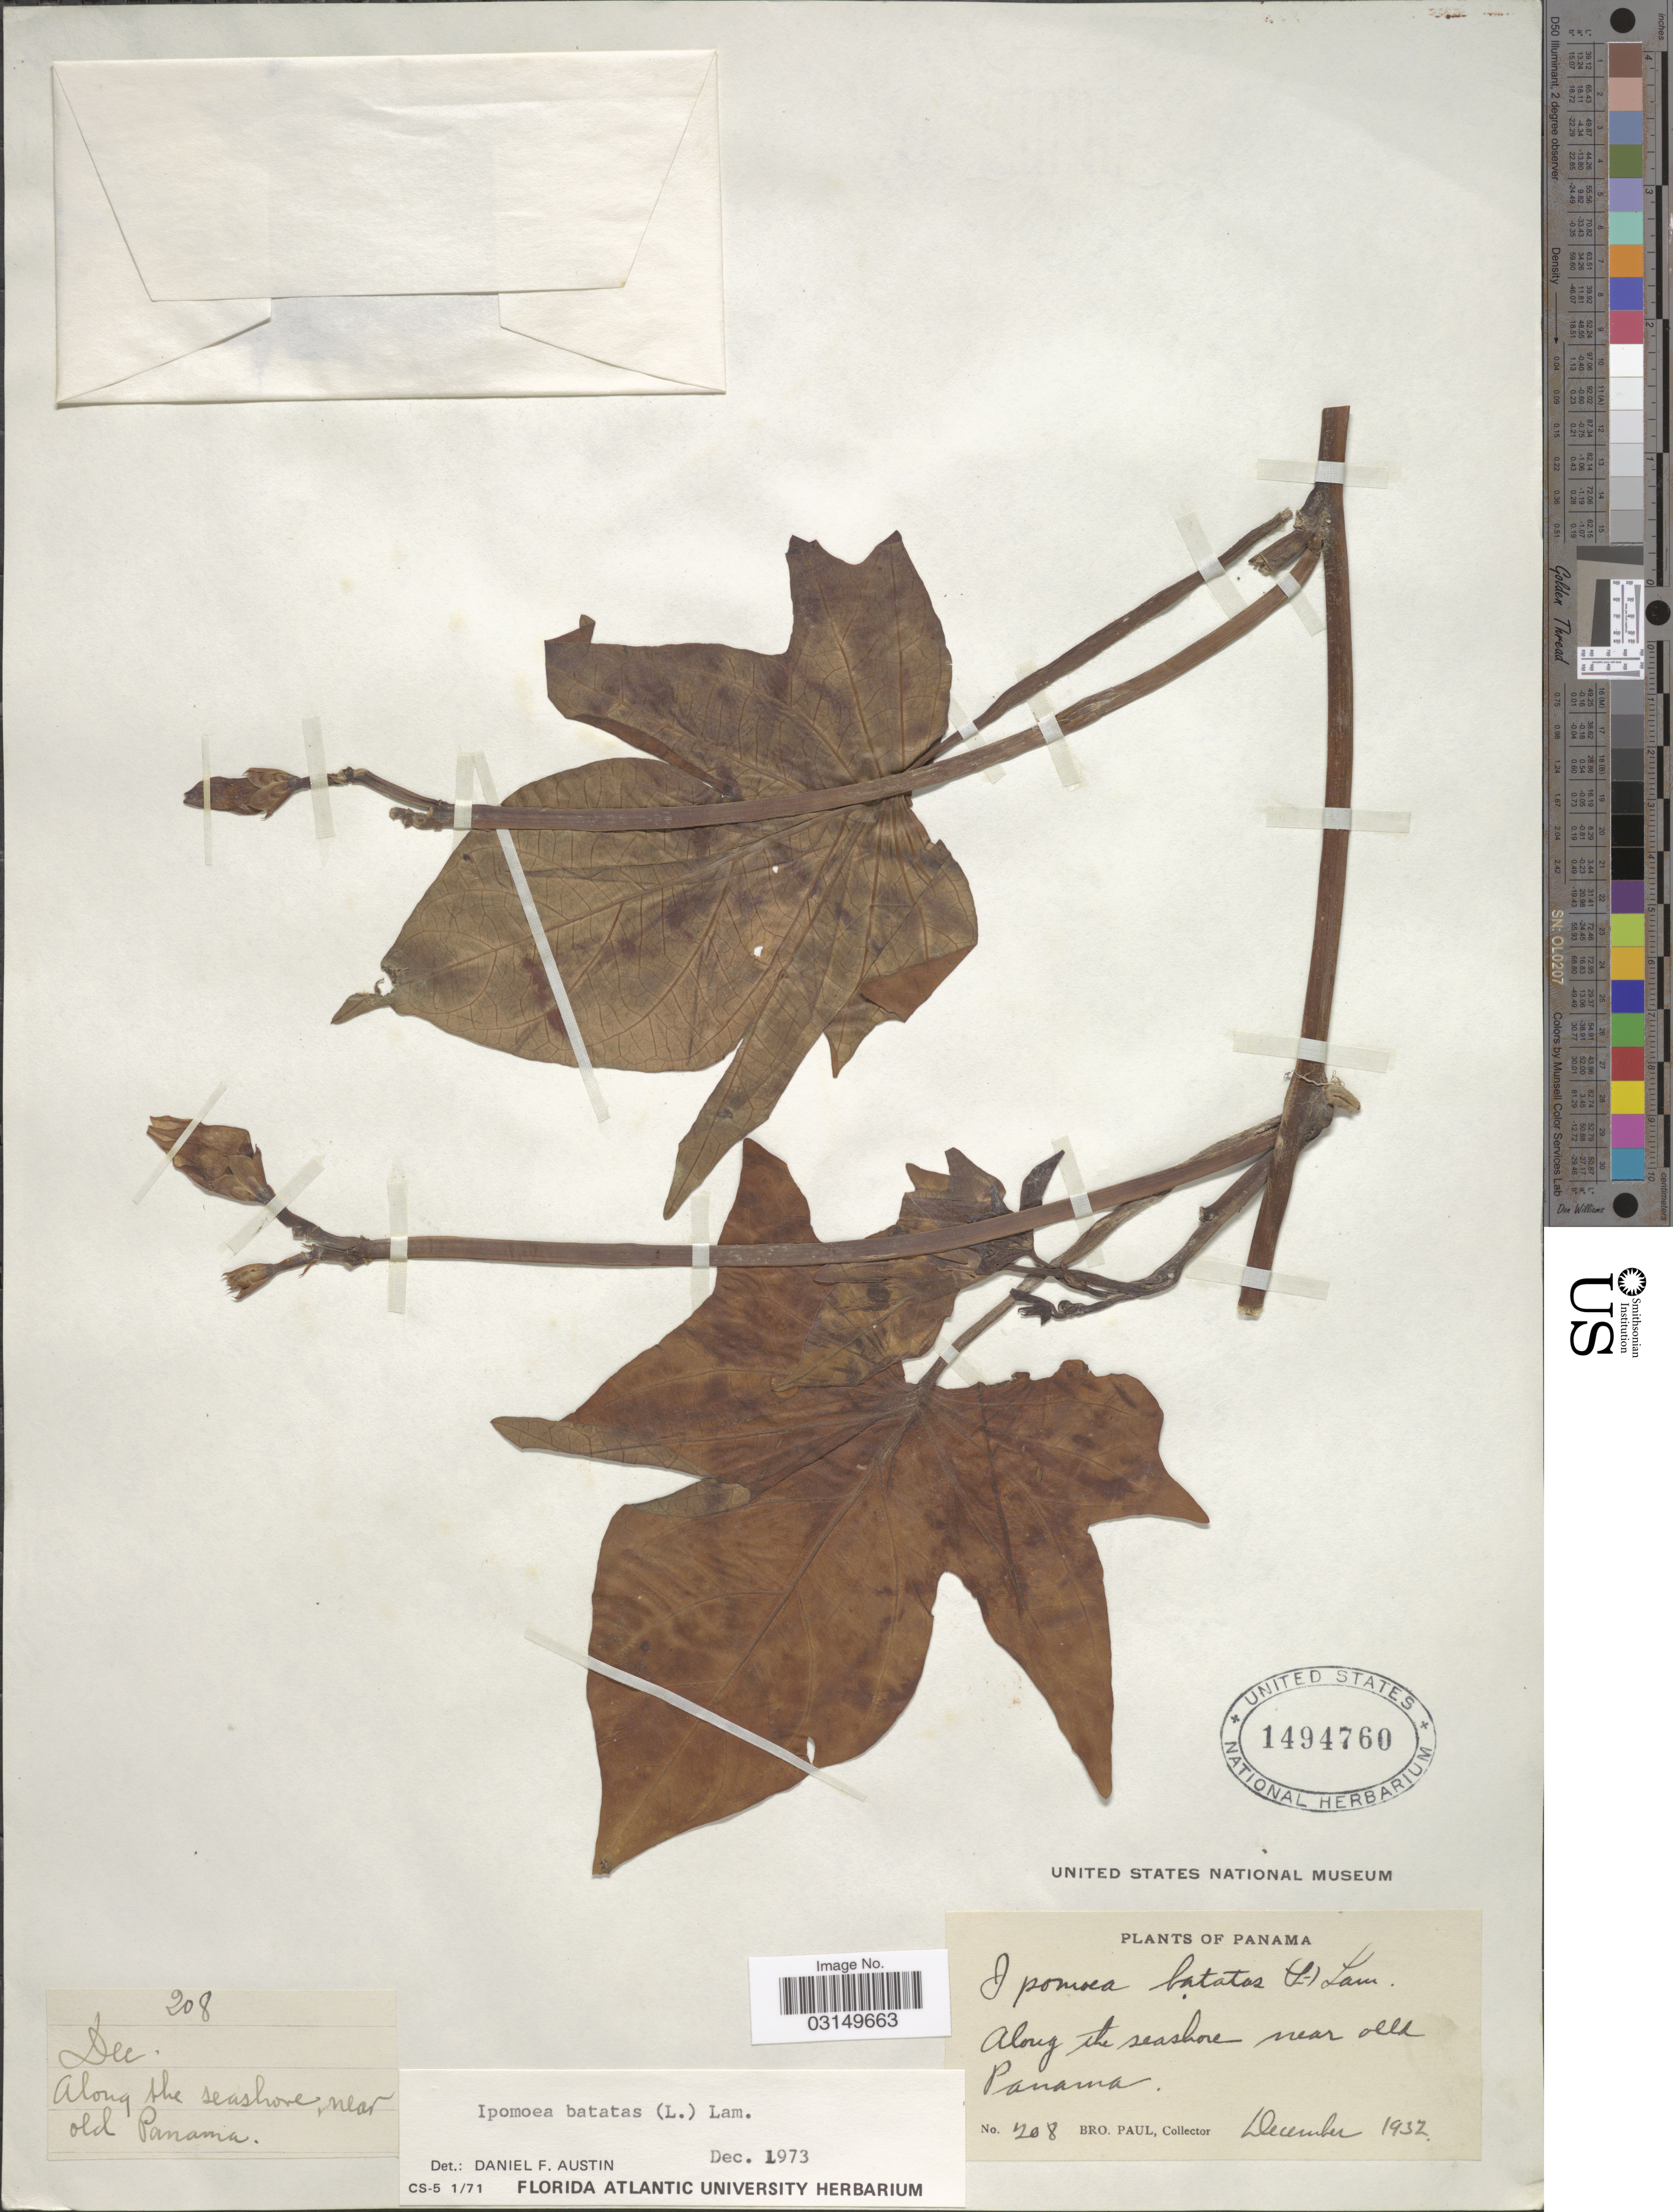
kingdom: Plantae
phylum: Tracheophyta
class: Magnoliopsida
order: Solanales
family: Convolvulaceae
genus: Ipomoea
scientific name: Ipomoea batatas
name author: (L.) Lam.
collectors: B. Paul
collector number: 208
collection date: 1932-12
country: Panama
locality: Along the seashore near old Panama.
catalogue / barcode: US 1494760